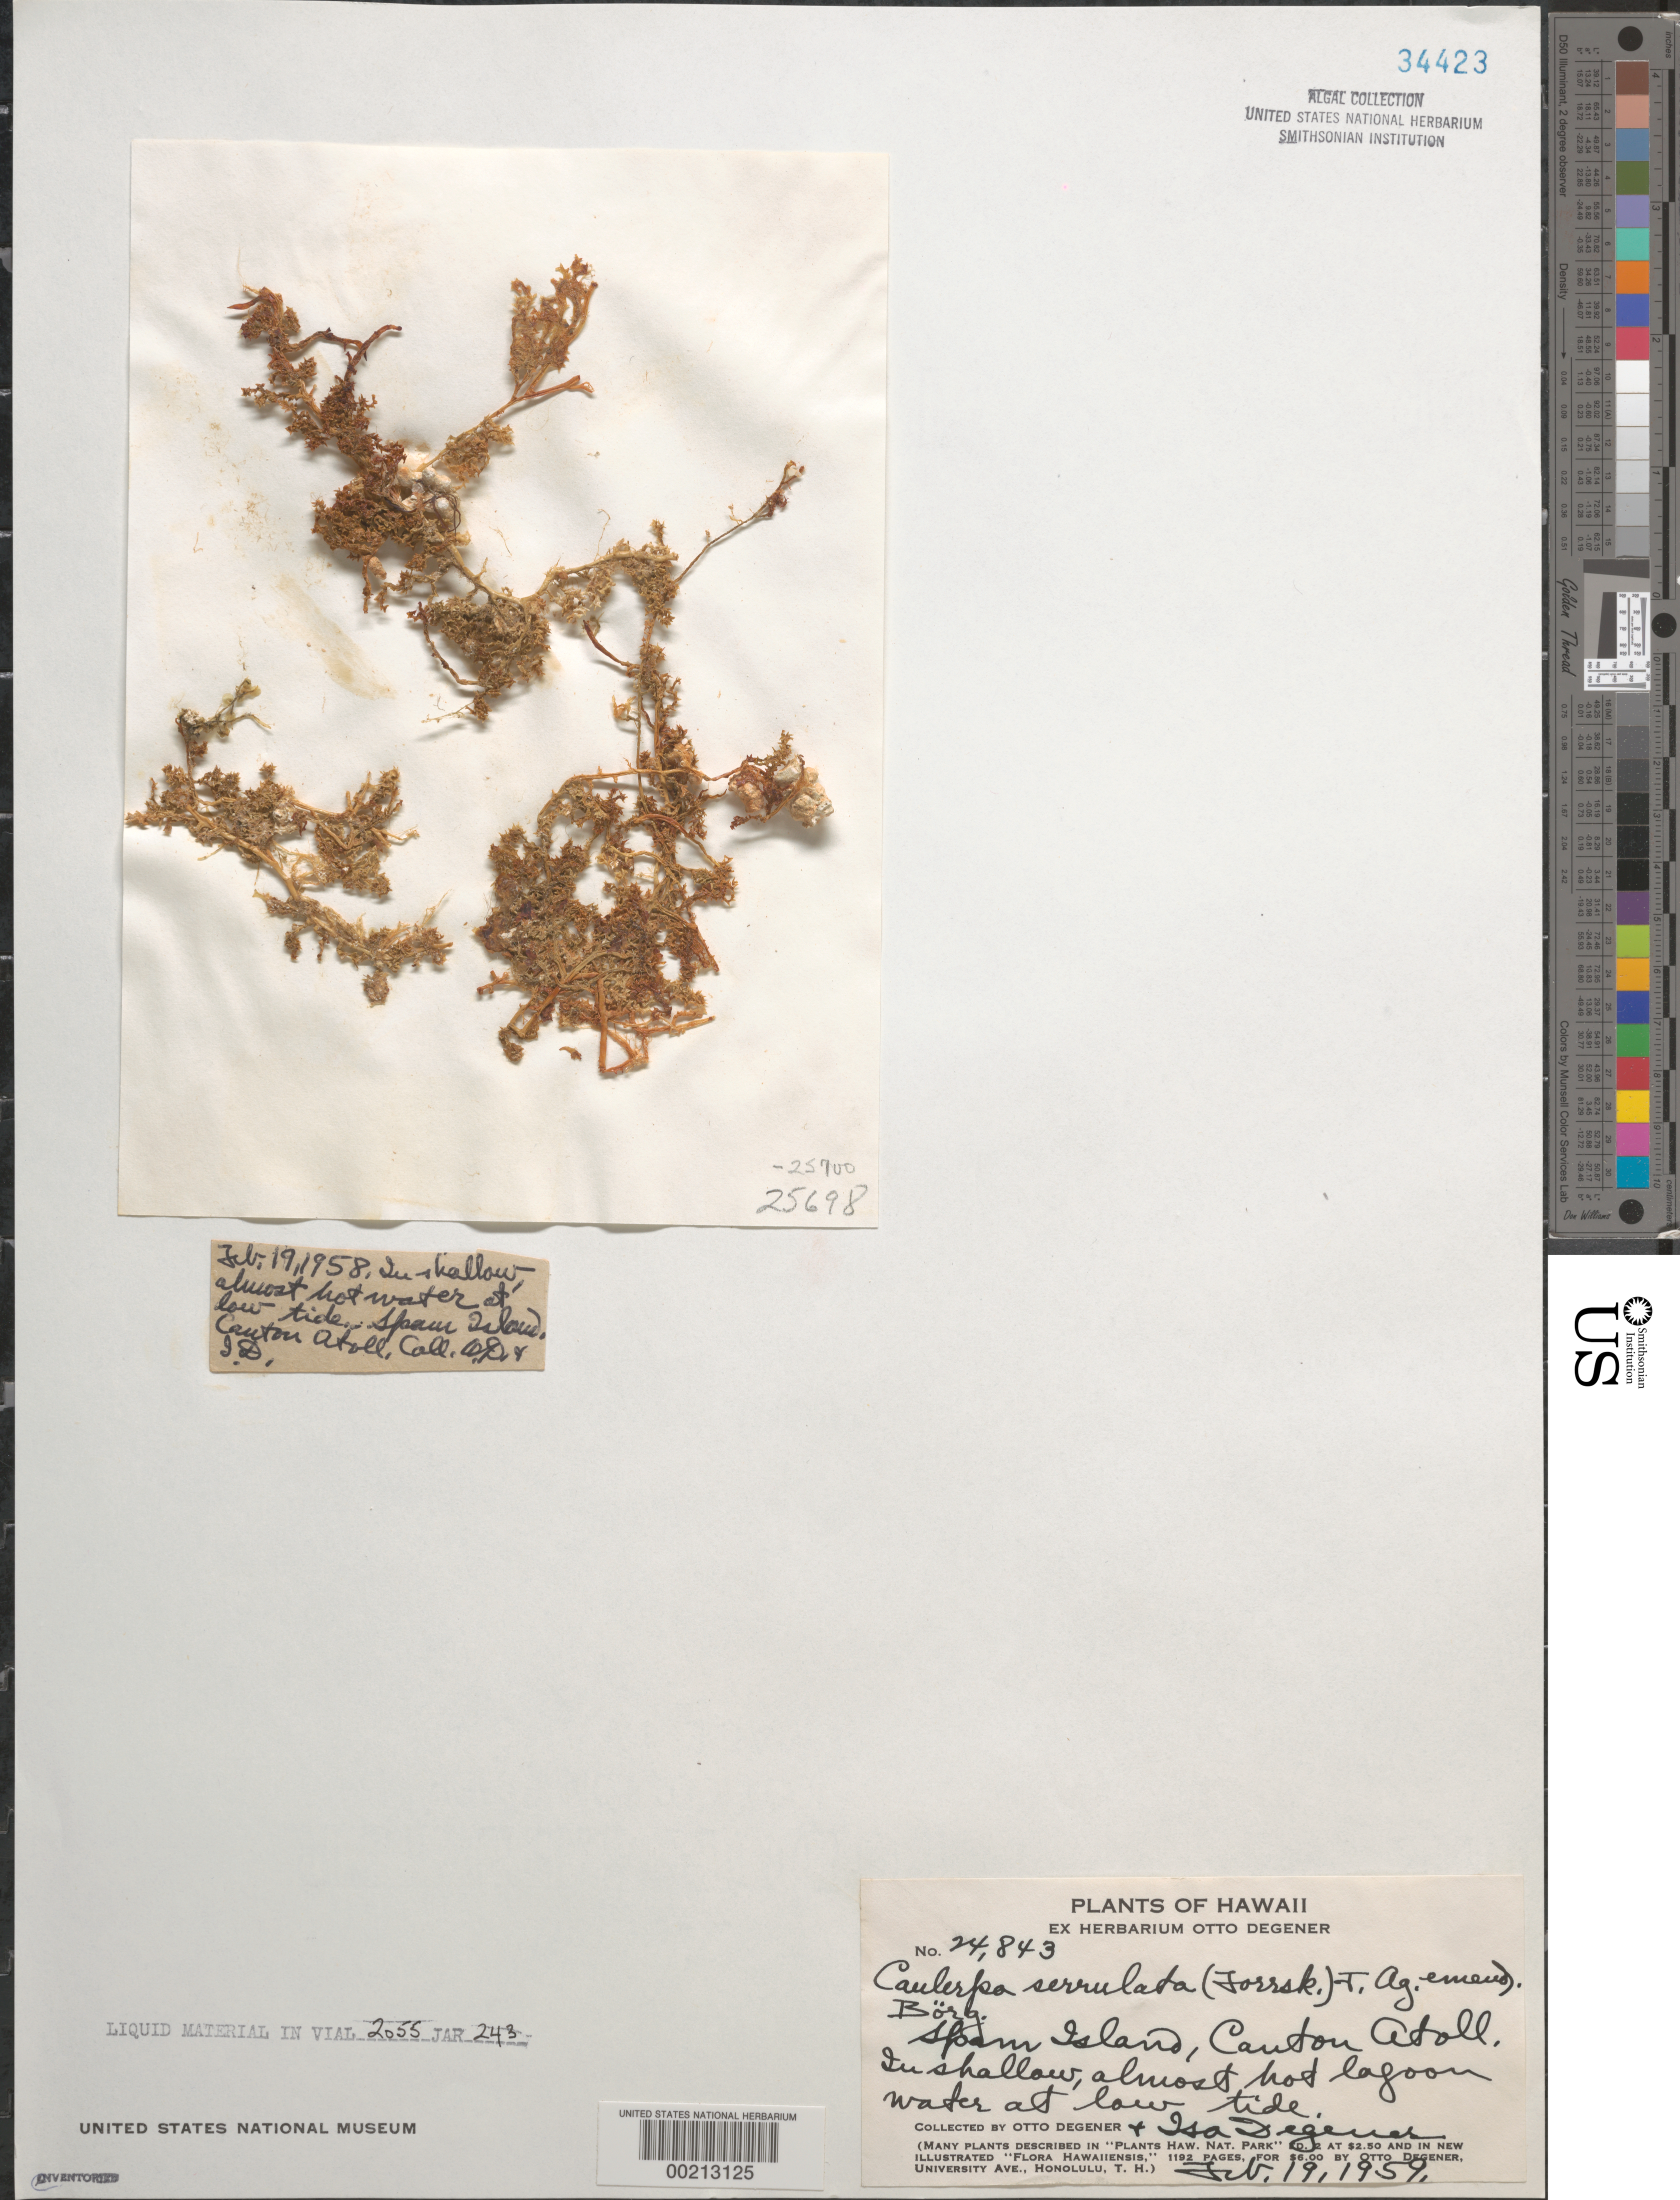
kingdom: Plantae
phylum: Chlorophyta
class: Ulvophyceae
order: Bryopsidales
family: Caulerpaceae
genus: Caulerpa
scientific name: Caulerpa serrulata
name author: (Forssk.) J. Agardh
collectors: O. Degener & I. Degener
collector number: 24843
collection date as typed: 19 Feb 1959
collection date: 1959-02-19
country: Kiribati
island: Kanton [Canton] Atoll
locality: Spam Islet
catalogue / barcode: US 34423